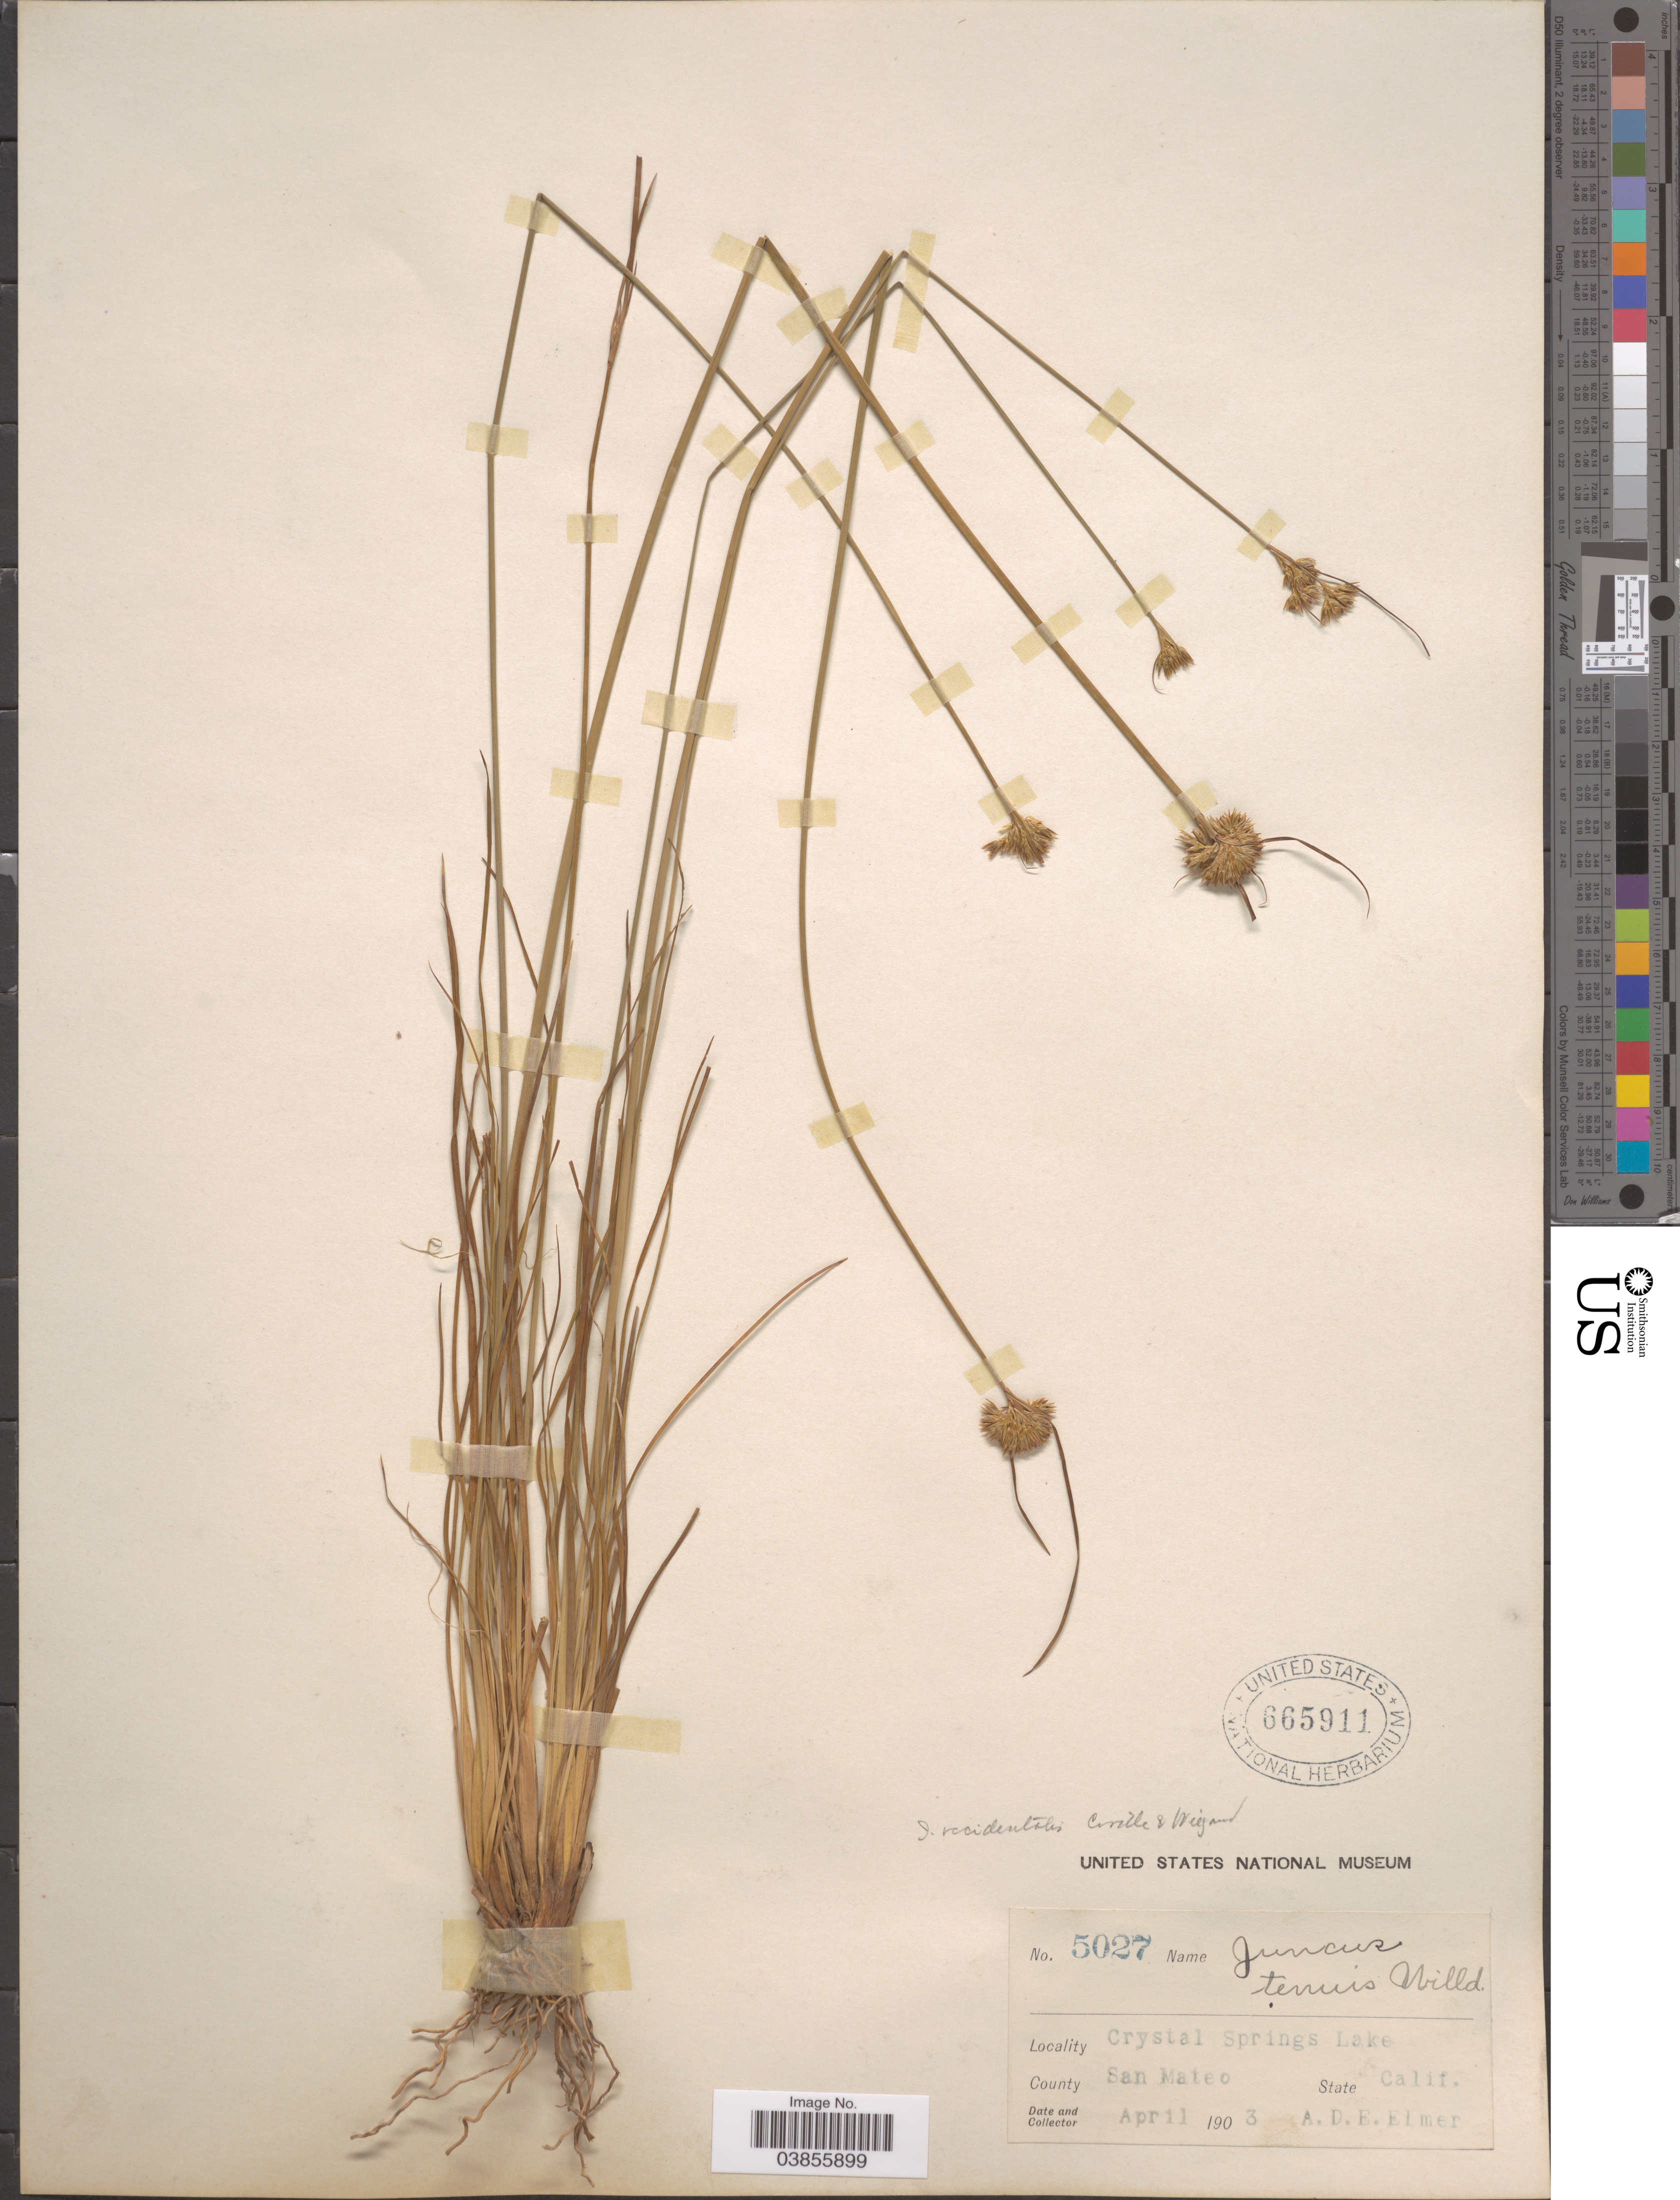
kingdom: Plantae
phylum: Tracheophyta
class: Liliopsida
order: Poales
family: Juncaceae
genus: Juncus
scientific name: Juncus occidentalis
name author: (Coville) Wiegand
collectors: A. D. E. Elmer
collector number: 5072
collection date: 1903-04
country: United States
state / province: California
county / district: San Mateo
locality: Crystal Springs Lake. County San Mateo.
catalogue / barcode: US 665911